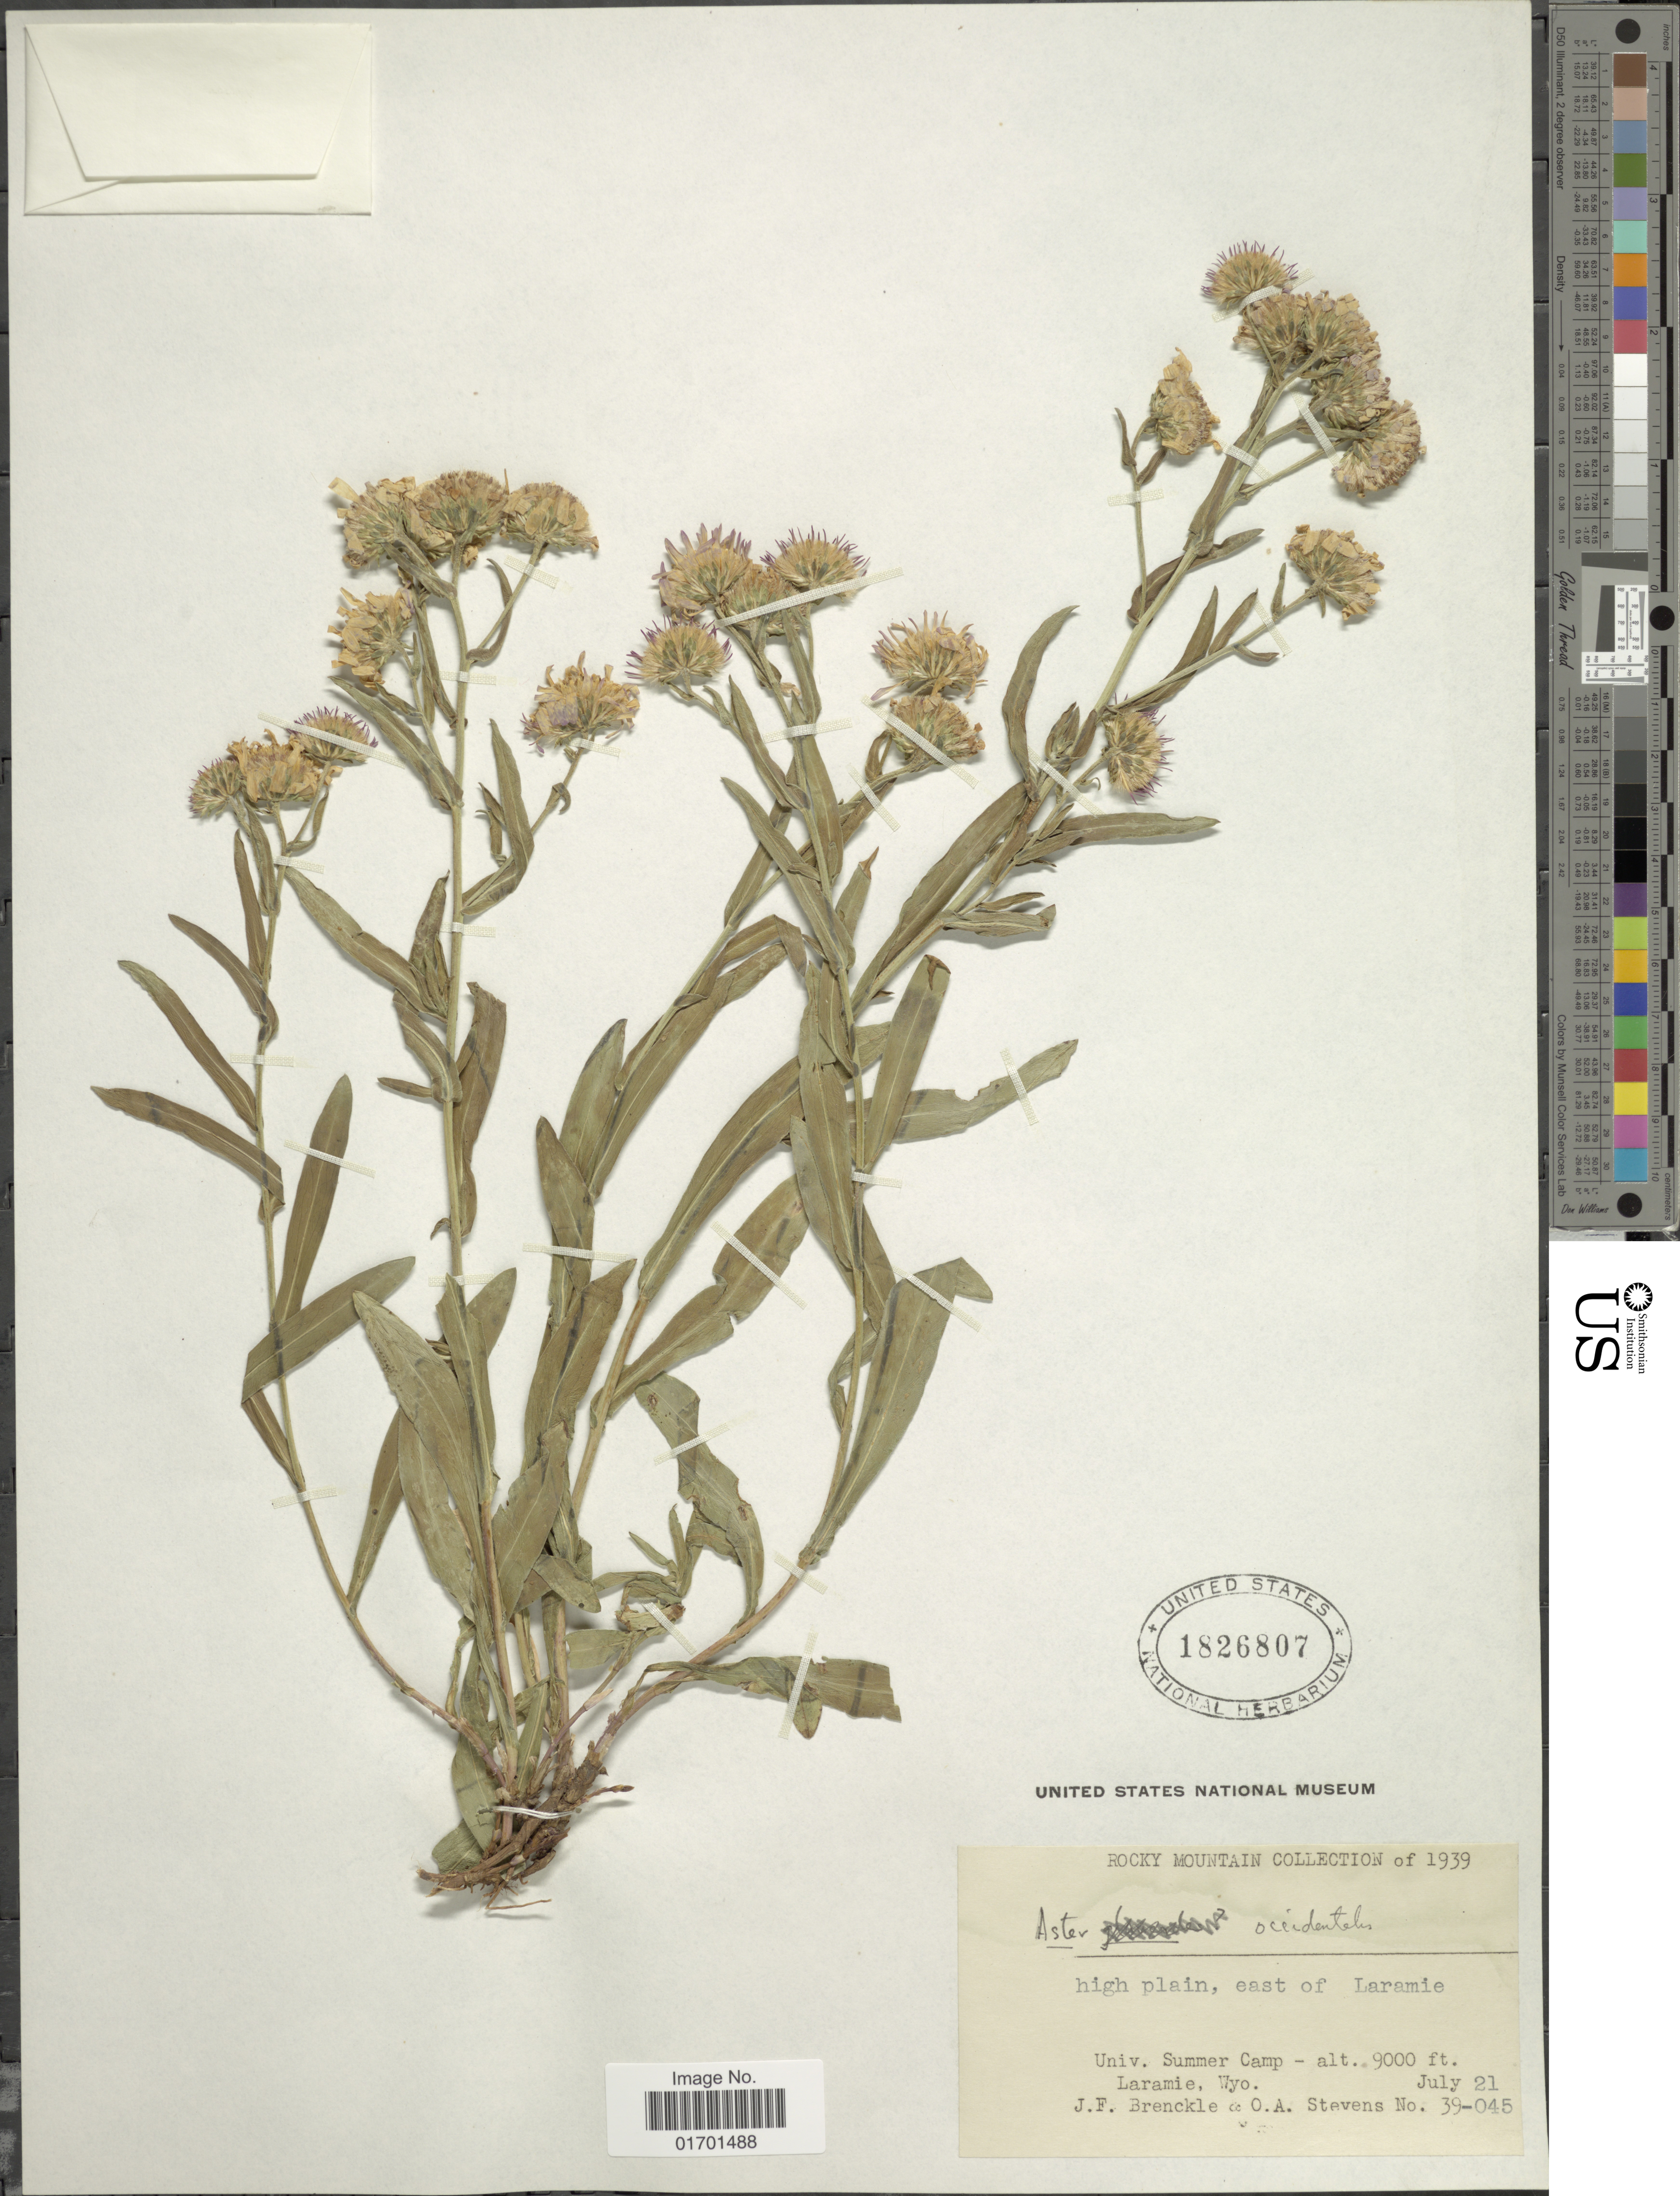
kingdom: Plantae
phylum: Tracheophyta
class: Magnoliopsida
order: Asterales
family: Asteraceae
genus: Symphyotrichum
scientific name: Symphyotrichum spathulatum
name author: (Lindl.) G.L. Nesom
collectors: J. Brenckle & O. A. Stevens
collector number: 39-045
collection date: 1939-07-21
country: United States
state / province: Wyoming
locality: Rocky Mountain, high plain, east of Laramie, Univ. Summer Camp, Laramie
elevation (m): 2743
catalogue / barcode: US 1822807